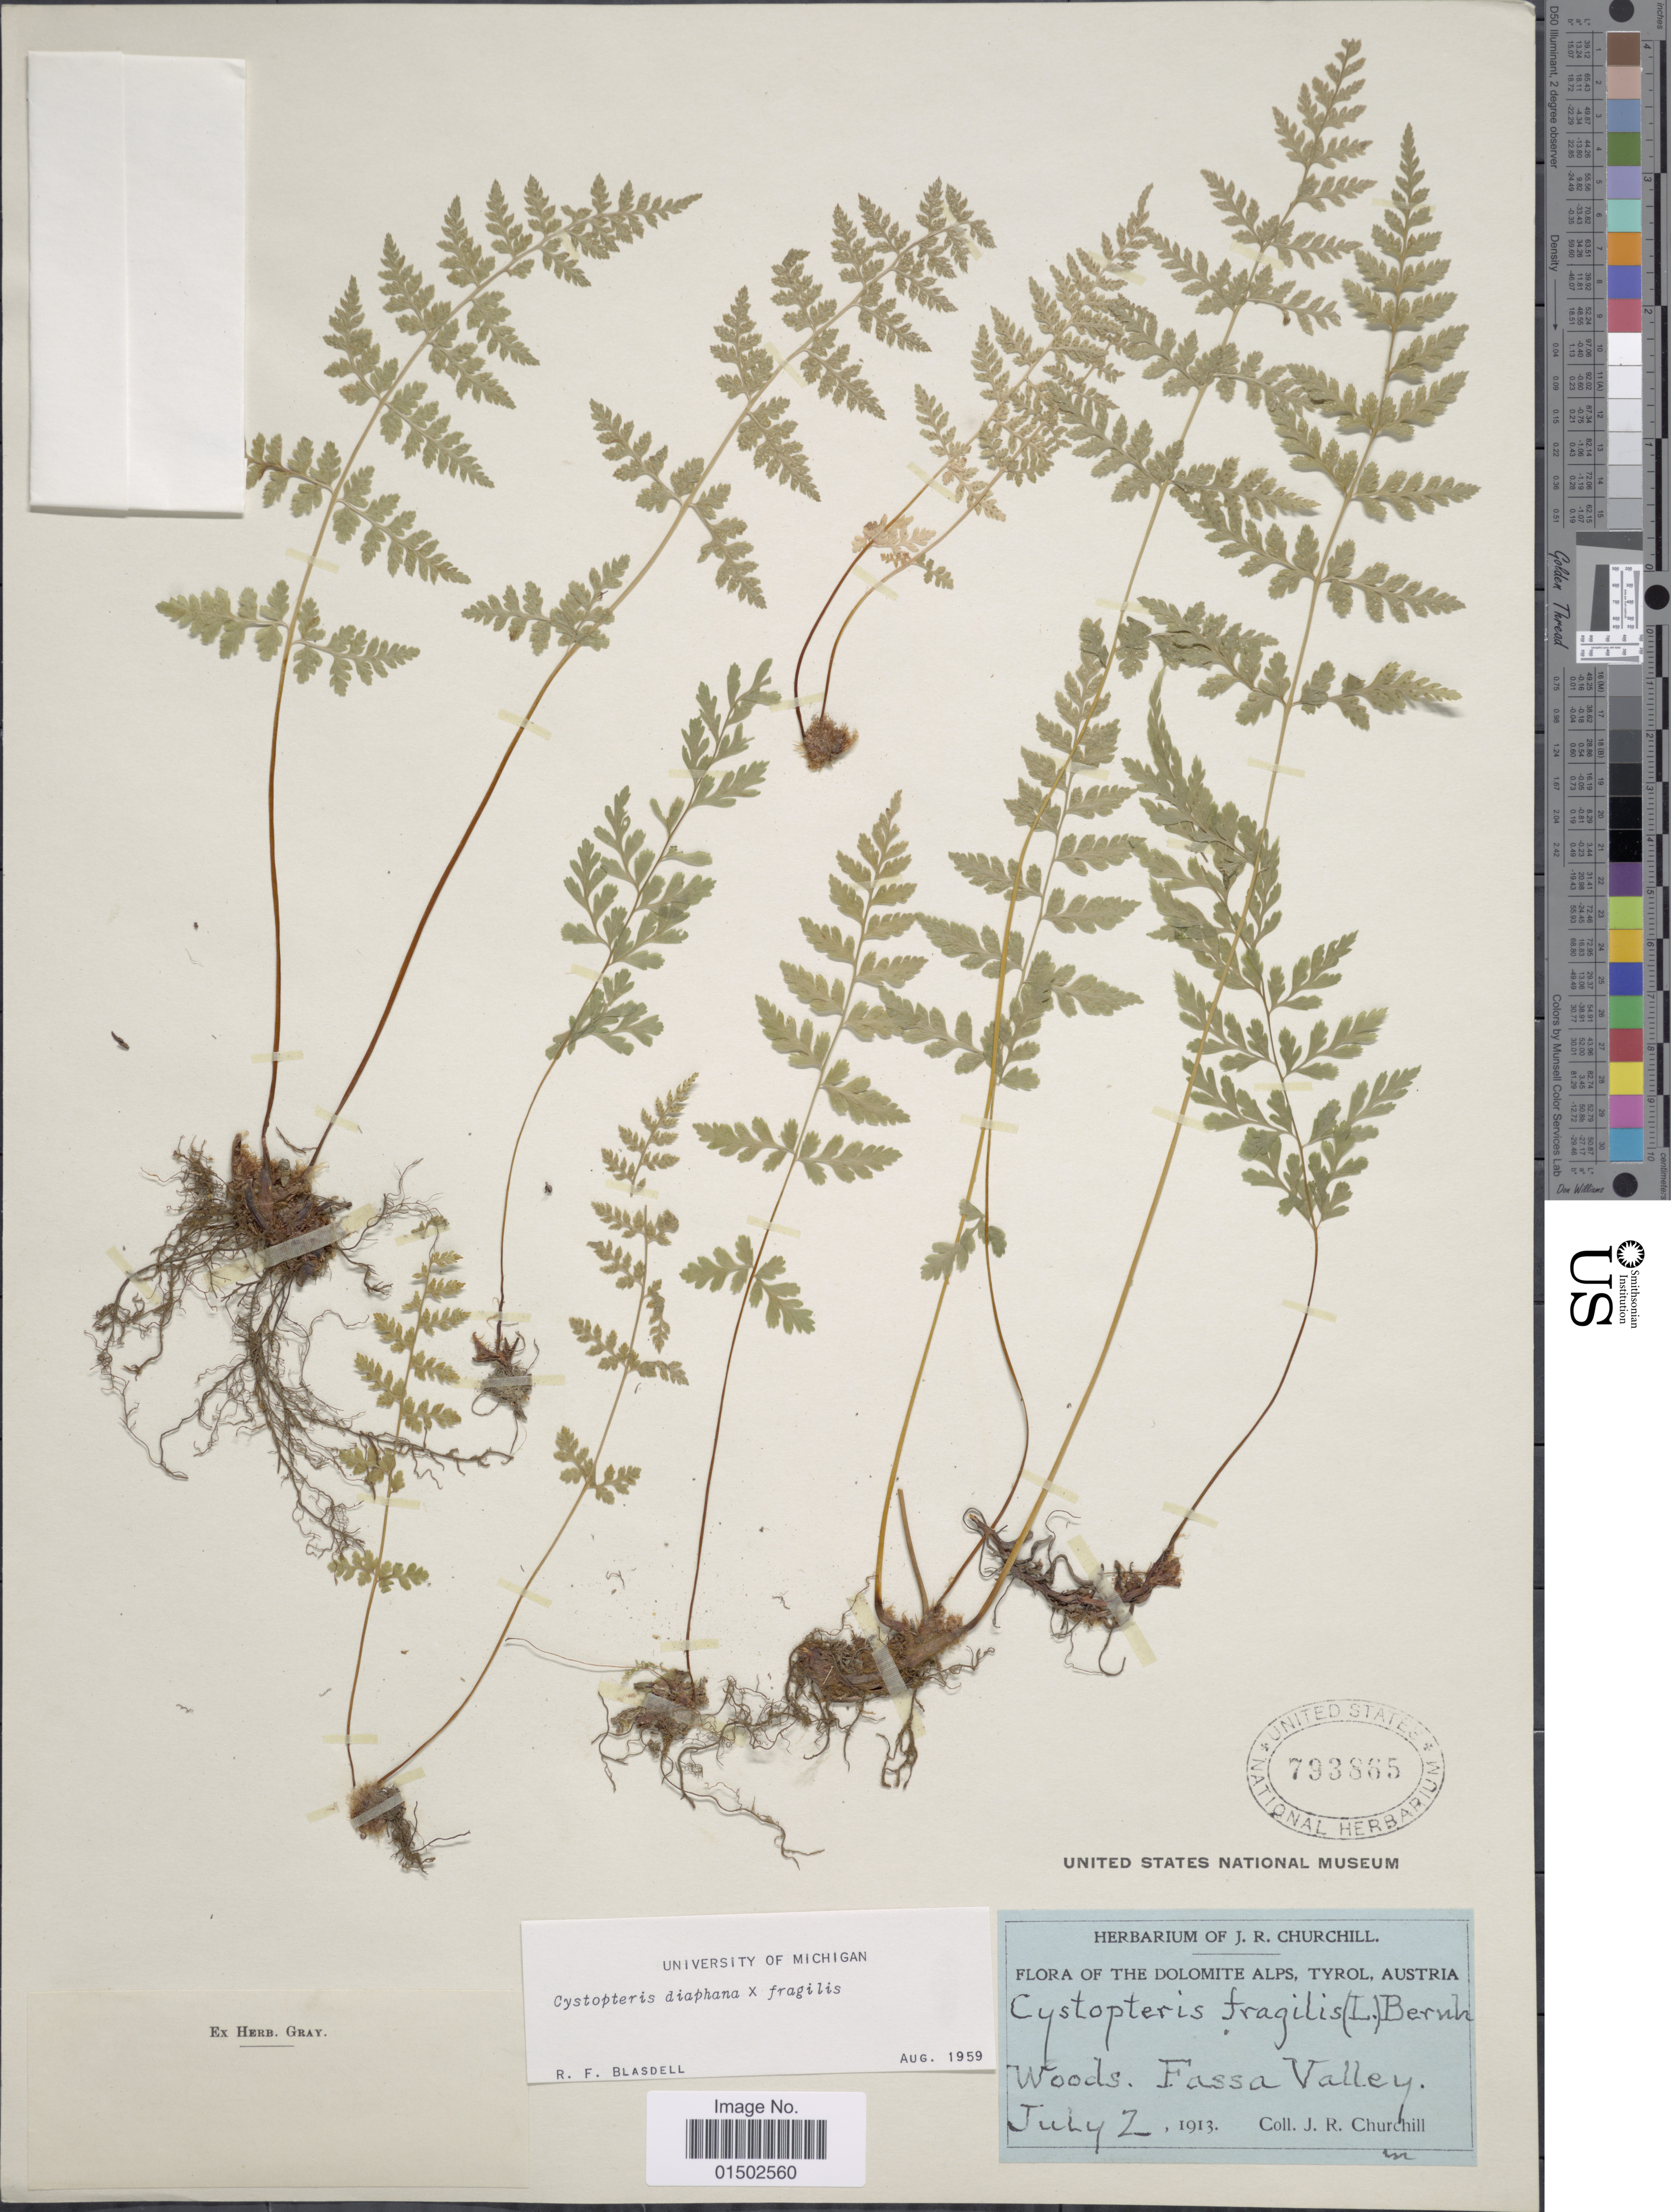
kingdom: Plantae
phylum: Tracheophyta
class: Polypodiopsida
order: Polypodiales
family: Cystopteridaceae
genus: Cystopteris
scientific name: Cystopteris diaphana x C. fragilis (L.) Bernh.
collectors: J. Churchill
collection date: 1913-07-02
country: Italy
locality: The Dolomite Alps, Tyrol, Fassa Valley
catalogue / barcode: US 793865